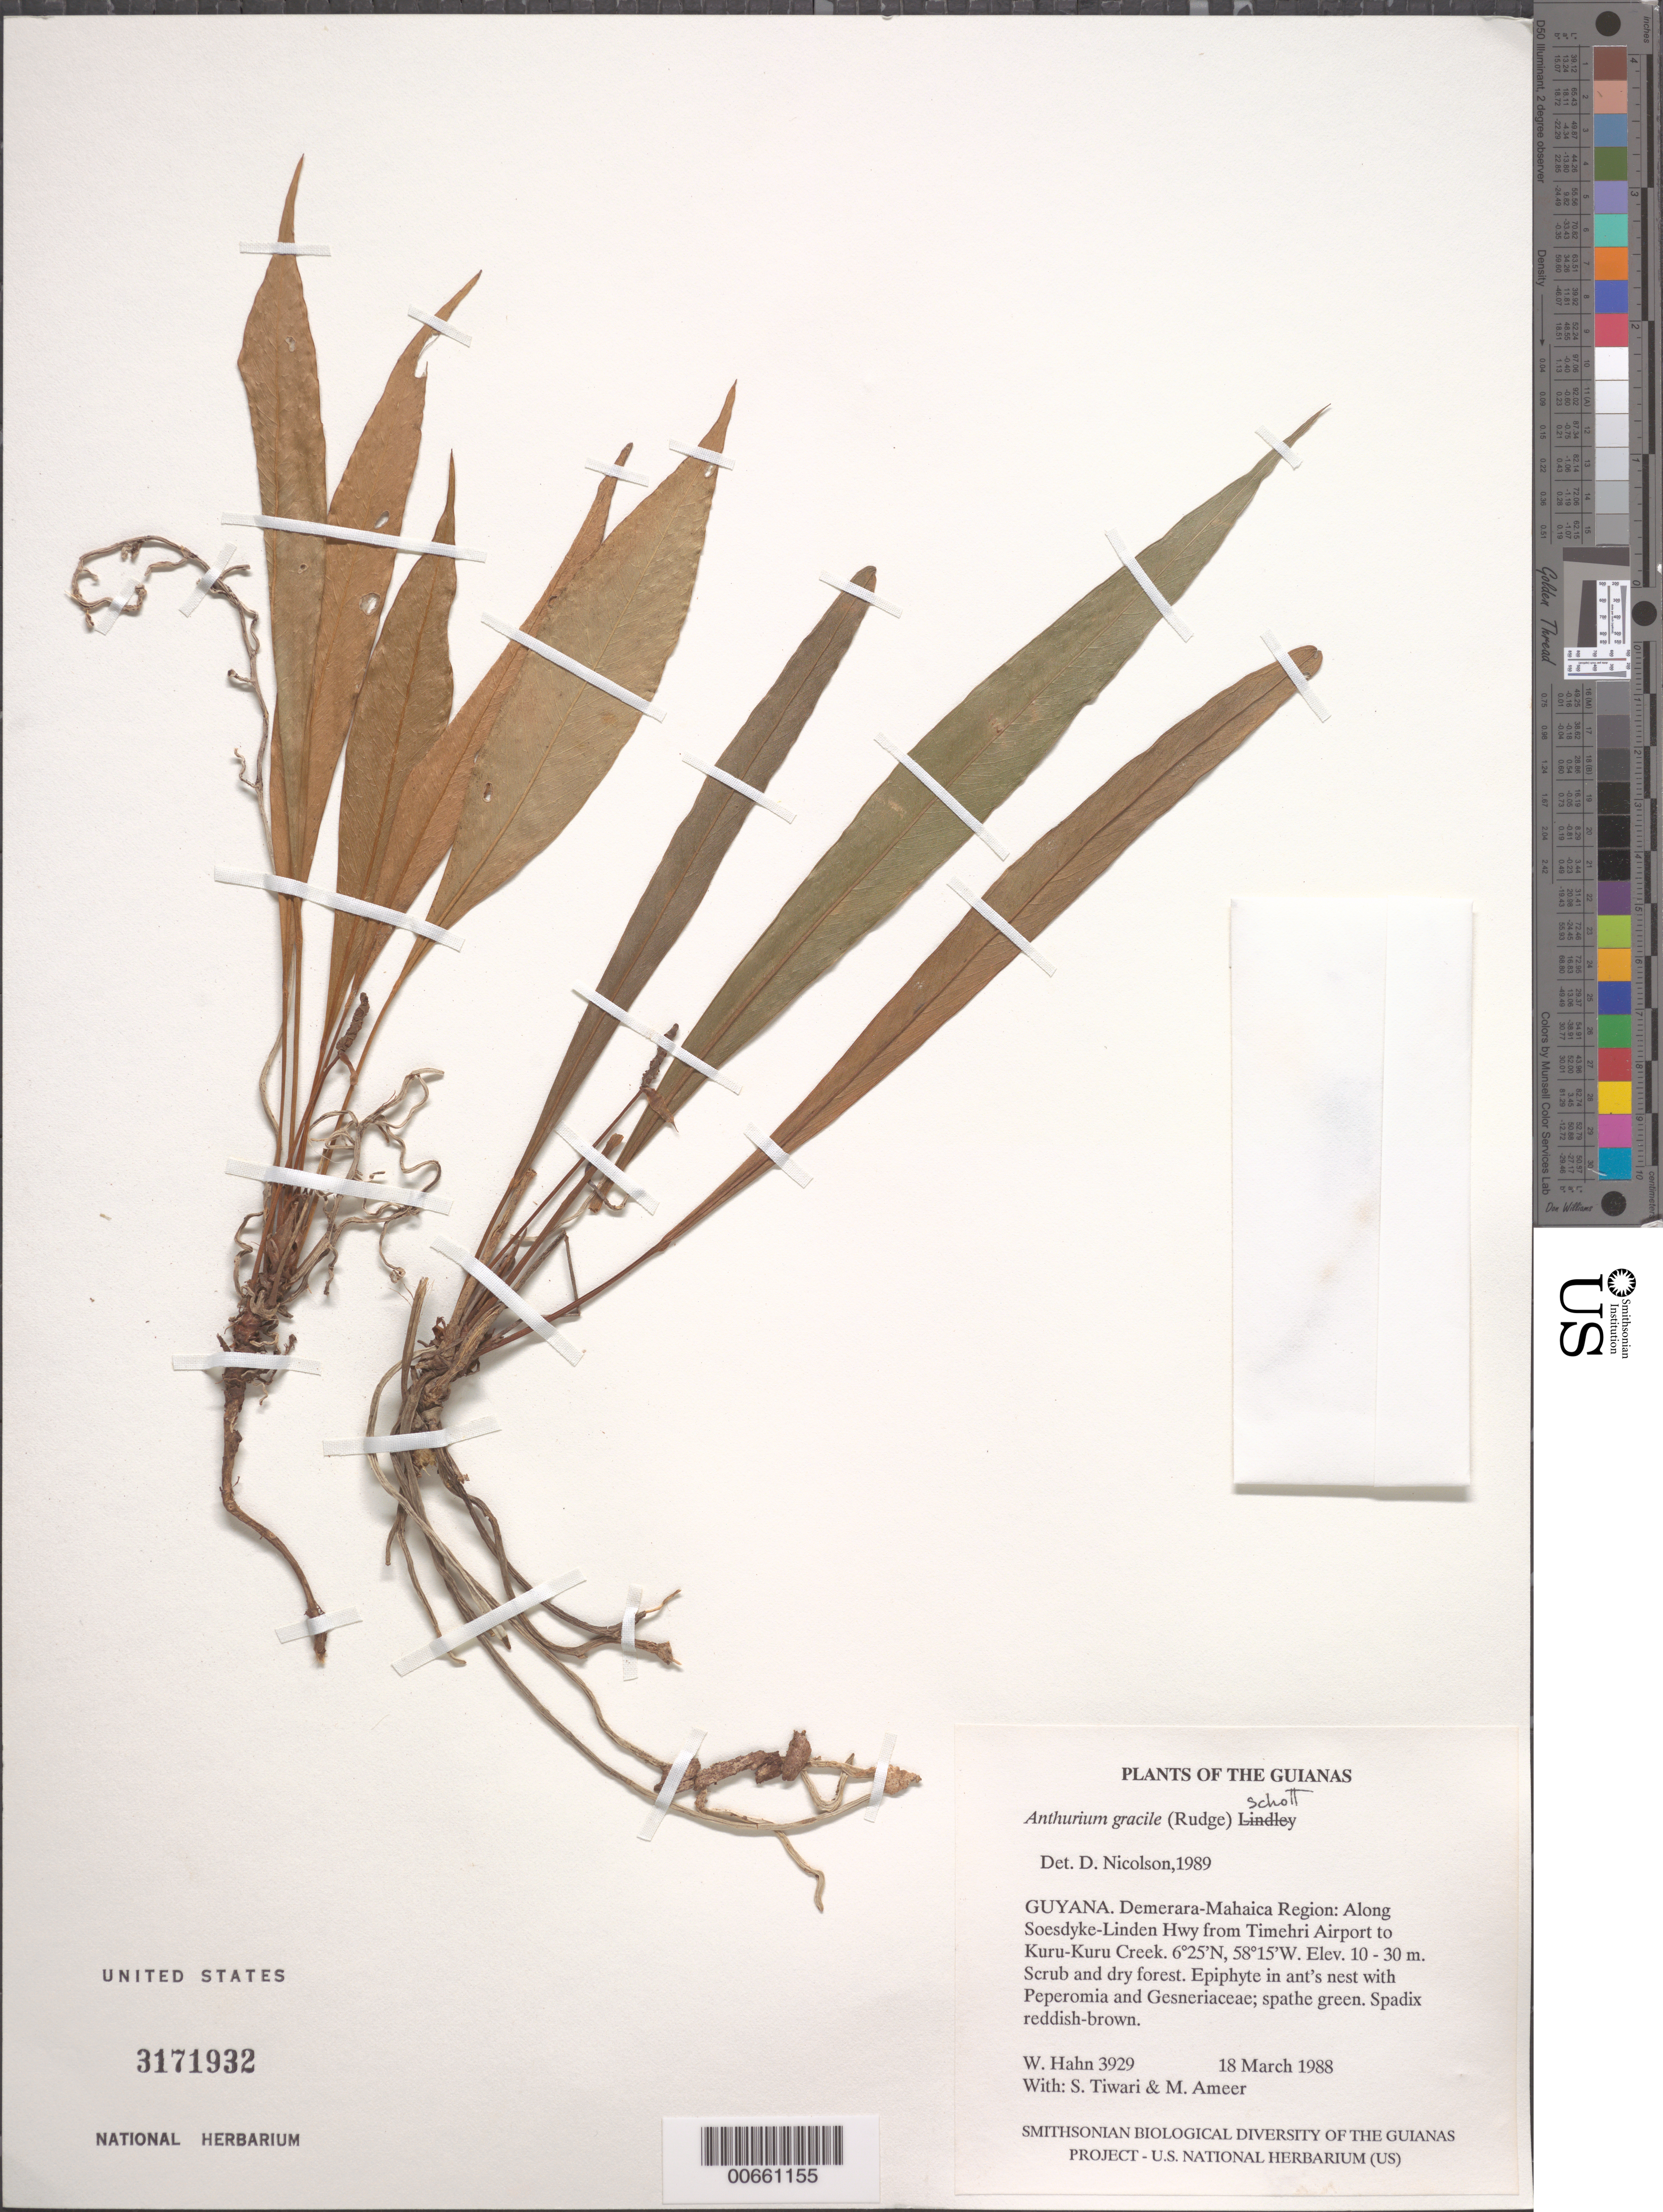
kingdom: Plantae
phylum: Tracheophyta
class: Liliopsida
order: Alismatales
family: Araceae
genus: Anthurium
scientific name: Anthurium gracile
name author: (Rudge) Schott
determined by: Nicolson, Dan H.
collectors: W. Hahn, S. Tiwari & M. Ameer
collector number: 3929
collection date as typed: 18 March 1988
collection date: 1988-03-18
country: Guyana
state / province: Demerara-Mahaica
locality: Along Soesdyke-Linden Hwy from Timehri Airport to Kuru-Kuru Creek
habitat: Scrub and dry forest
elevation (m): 10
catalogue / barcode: US 3171932